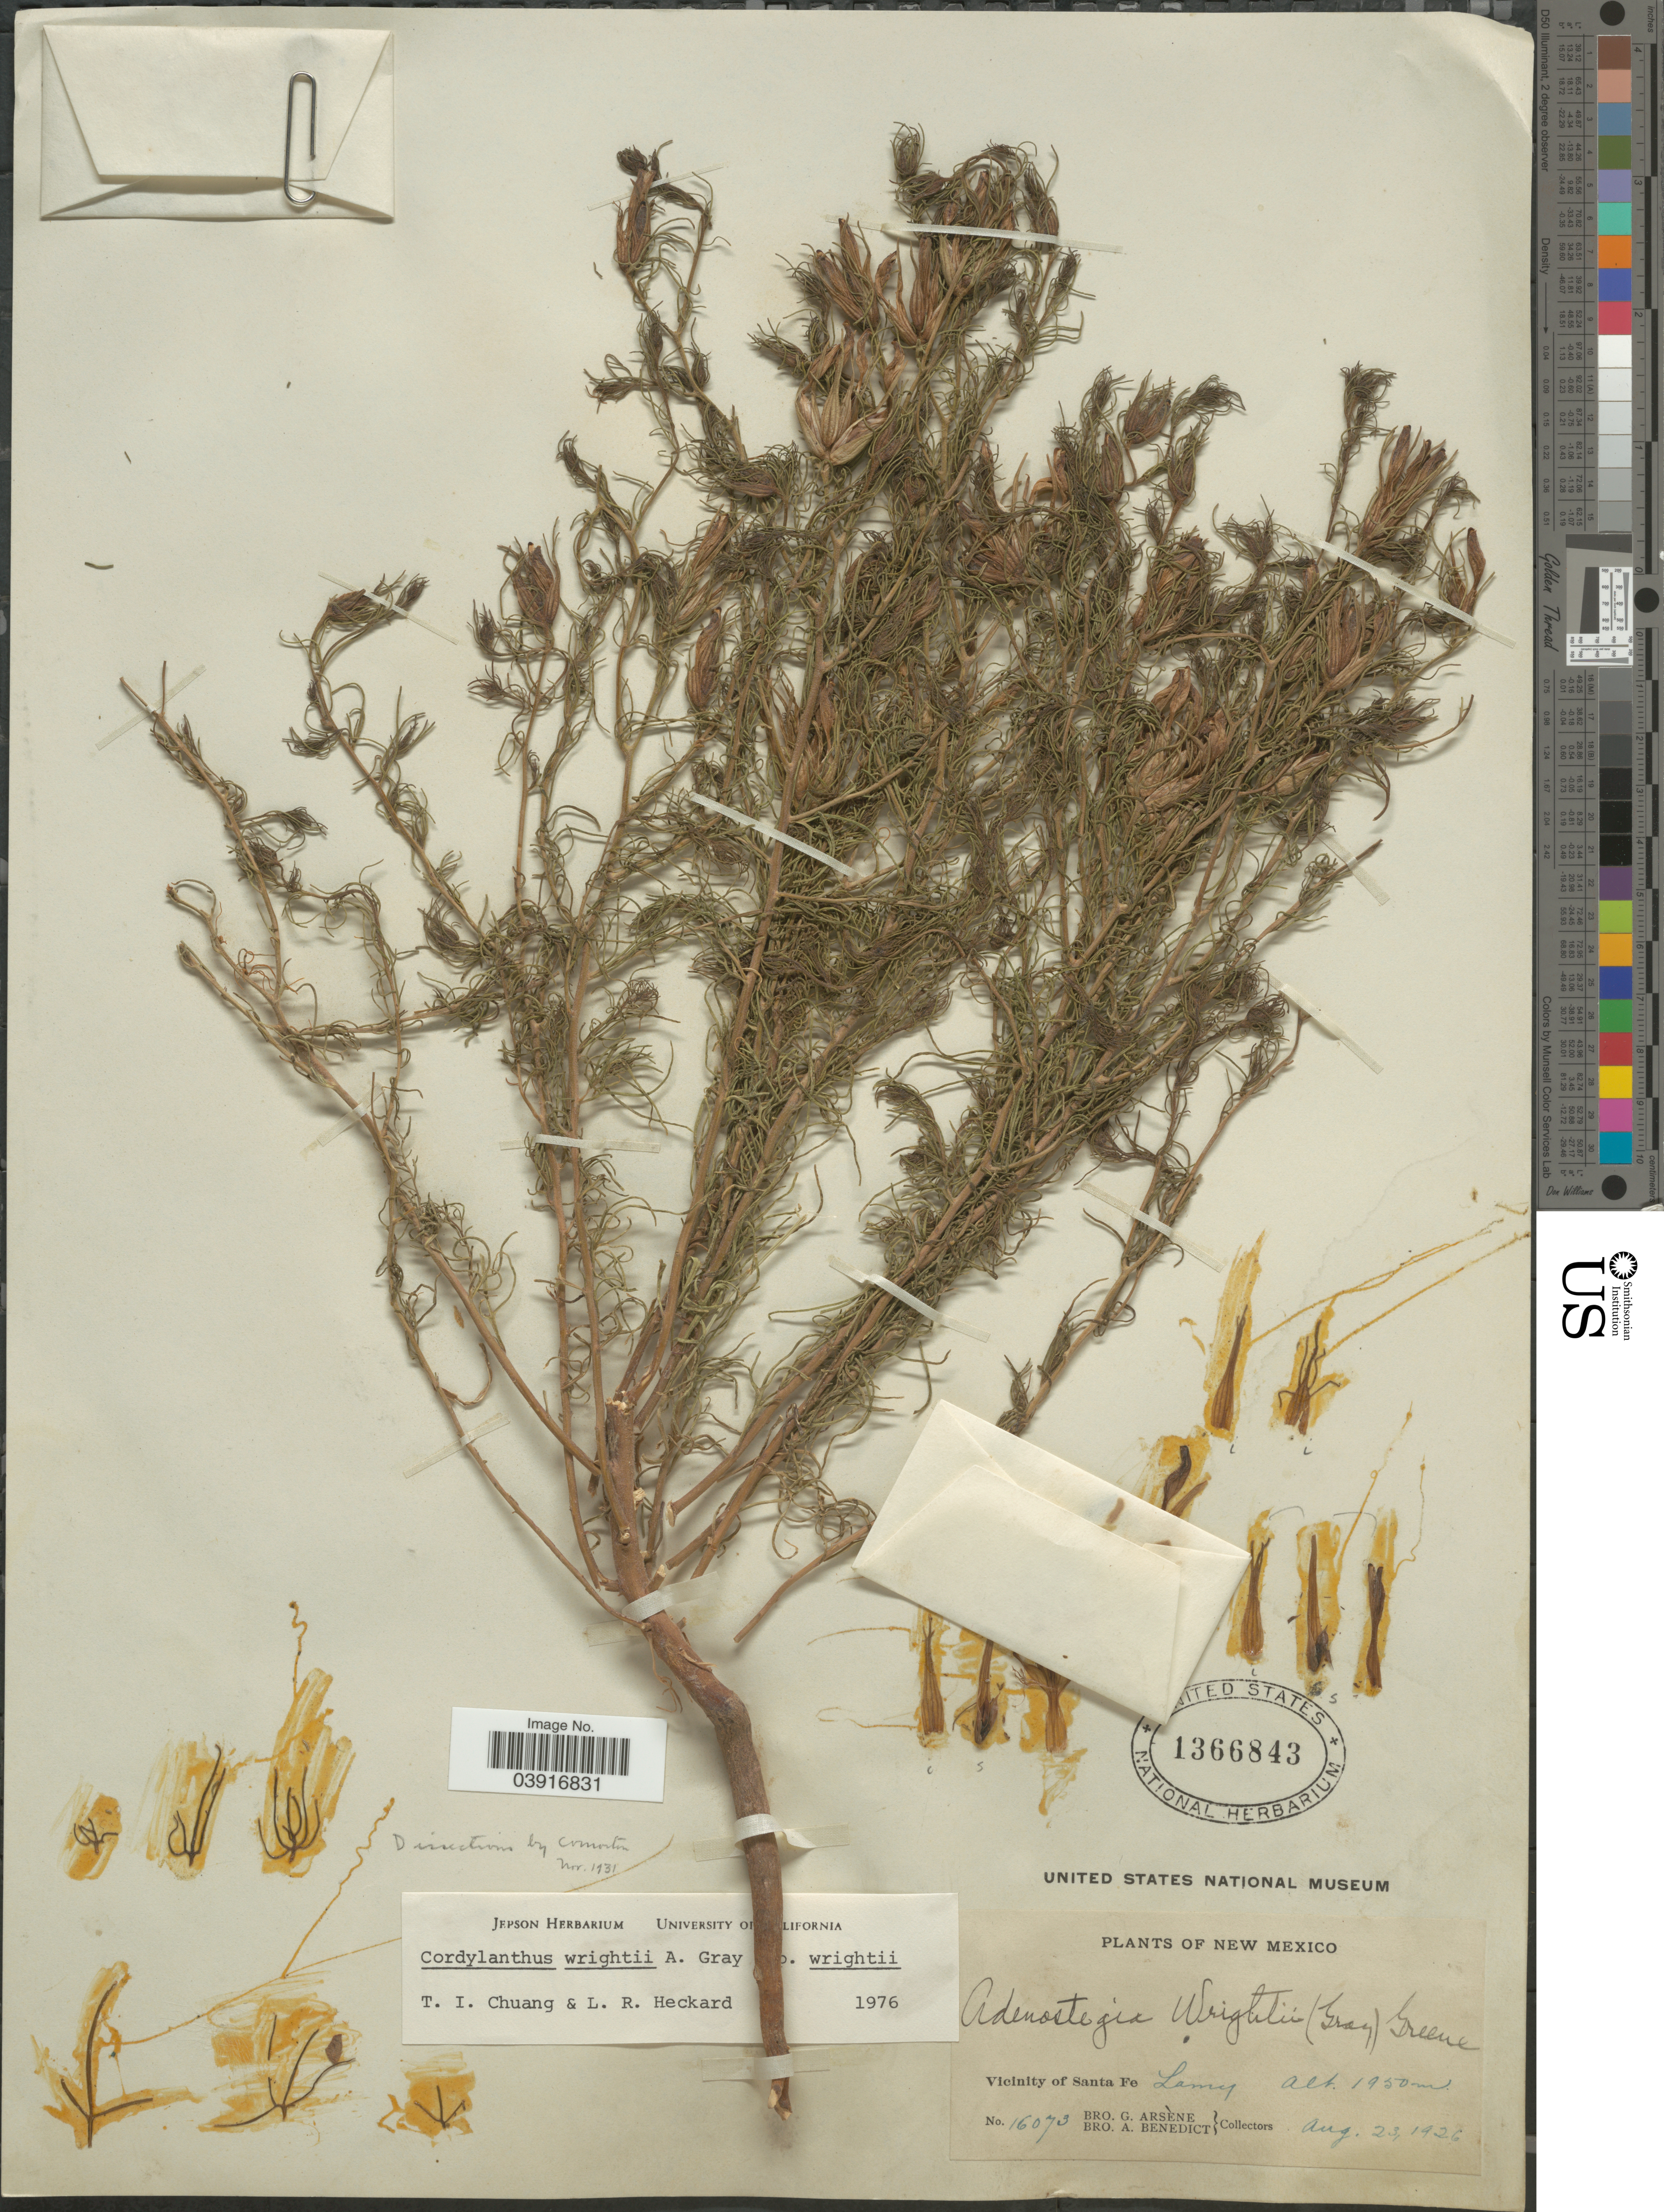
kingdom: Plantae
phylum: Tracheophyta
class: Magnoliopsida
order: Lamiales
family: Orobanchaceae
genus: Cordylanthus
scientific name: Cordylanthus wrightii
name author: A. Gray in Emory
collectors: Bro. G. Arsène & Bro. A. Benedict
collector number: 16073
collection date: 1926-08-23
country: United States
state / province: New Mexico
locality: Vicinity of Santa Fe. Lamy.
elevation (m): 1950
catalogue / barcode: US 1366843